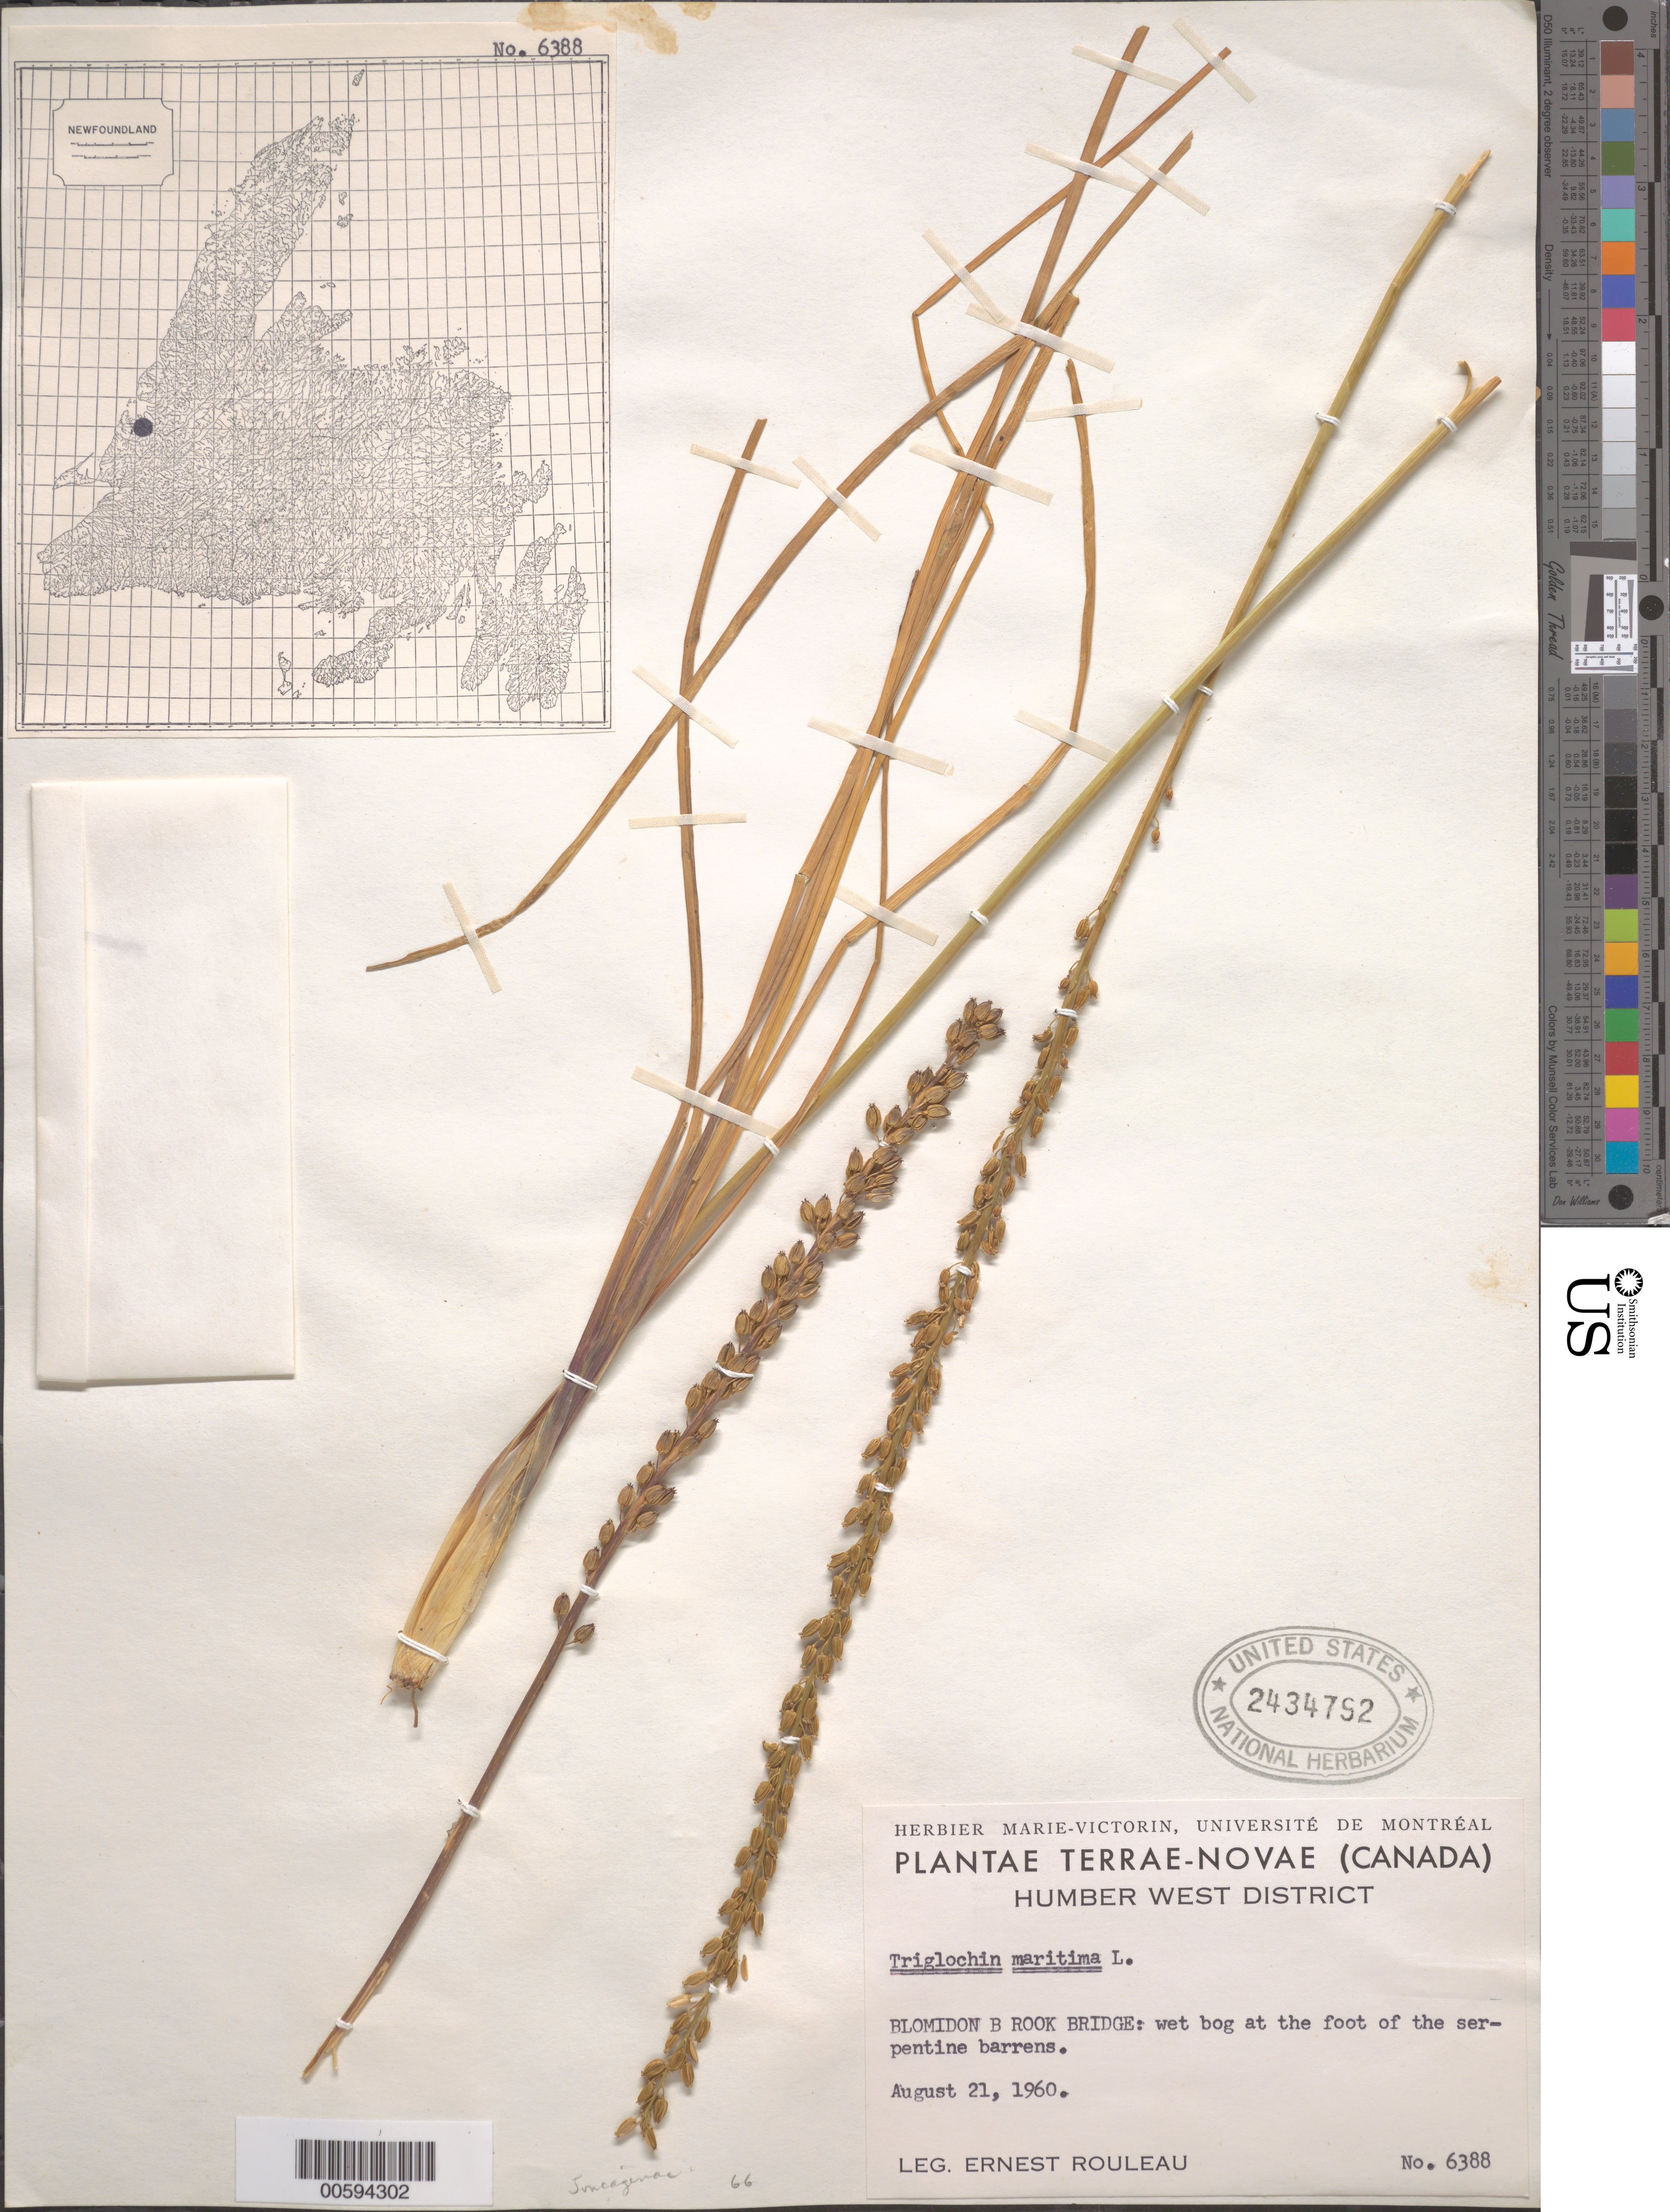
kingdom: Plantae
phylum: Tracheophyta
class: Liliopsida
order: Alismatales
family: Juncaginaceae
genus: Triglochin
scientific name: Triglochin maritima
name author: L.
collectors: E. Rouleau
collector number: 6388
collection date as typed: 21 Aug 1960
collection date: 1960-08-21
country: Canada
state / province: Northwest Territories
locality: Humber West Dist., Blomidon Brook Bridge [Province: Newfoundland?]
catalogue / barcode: US 2434792